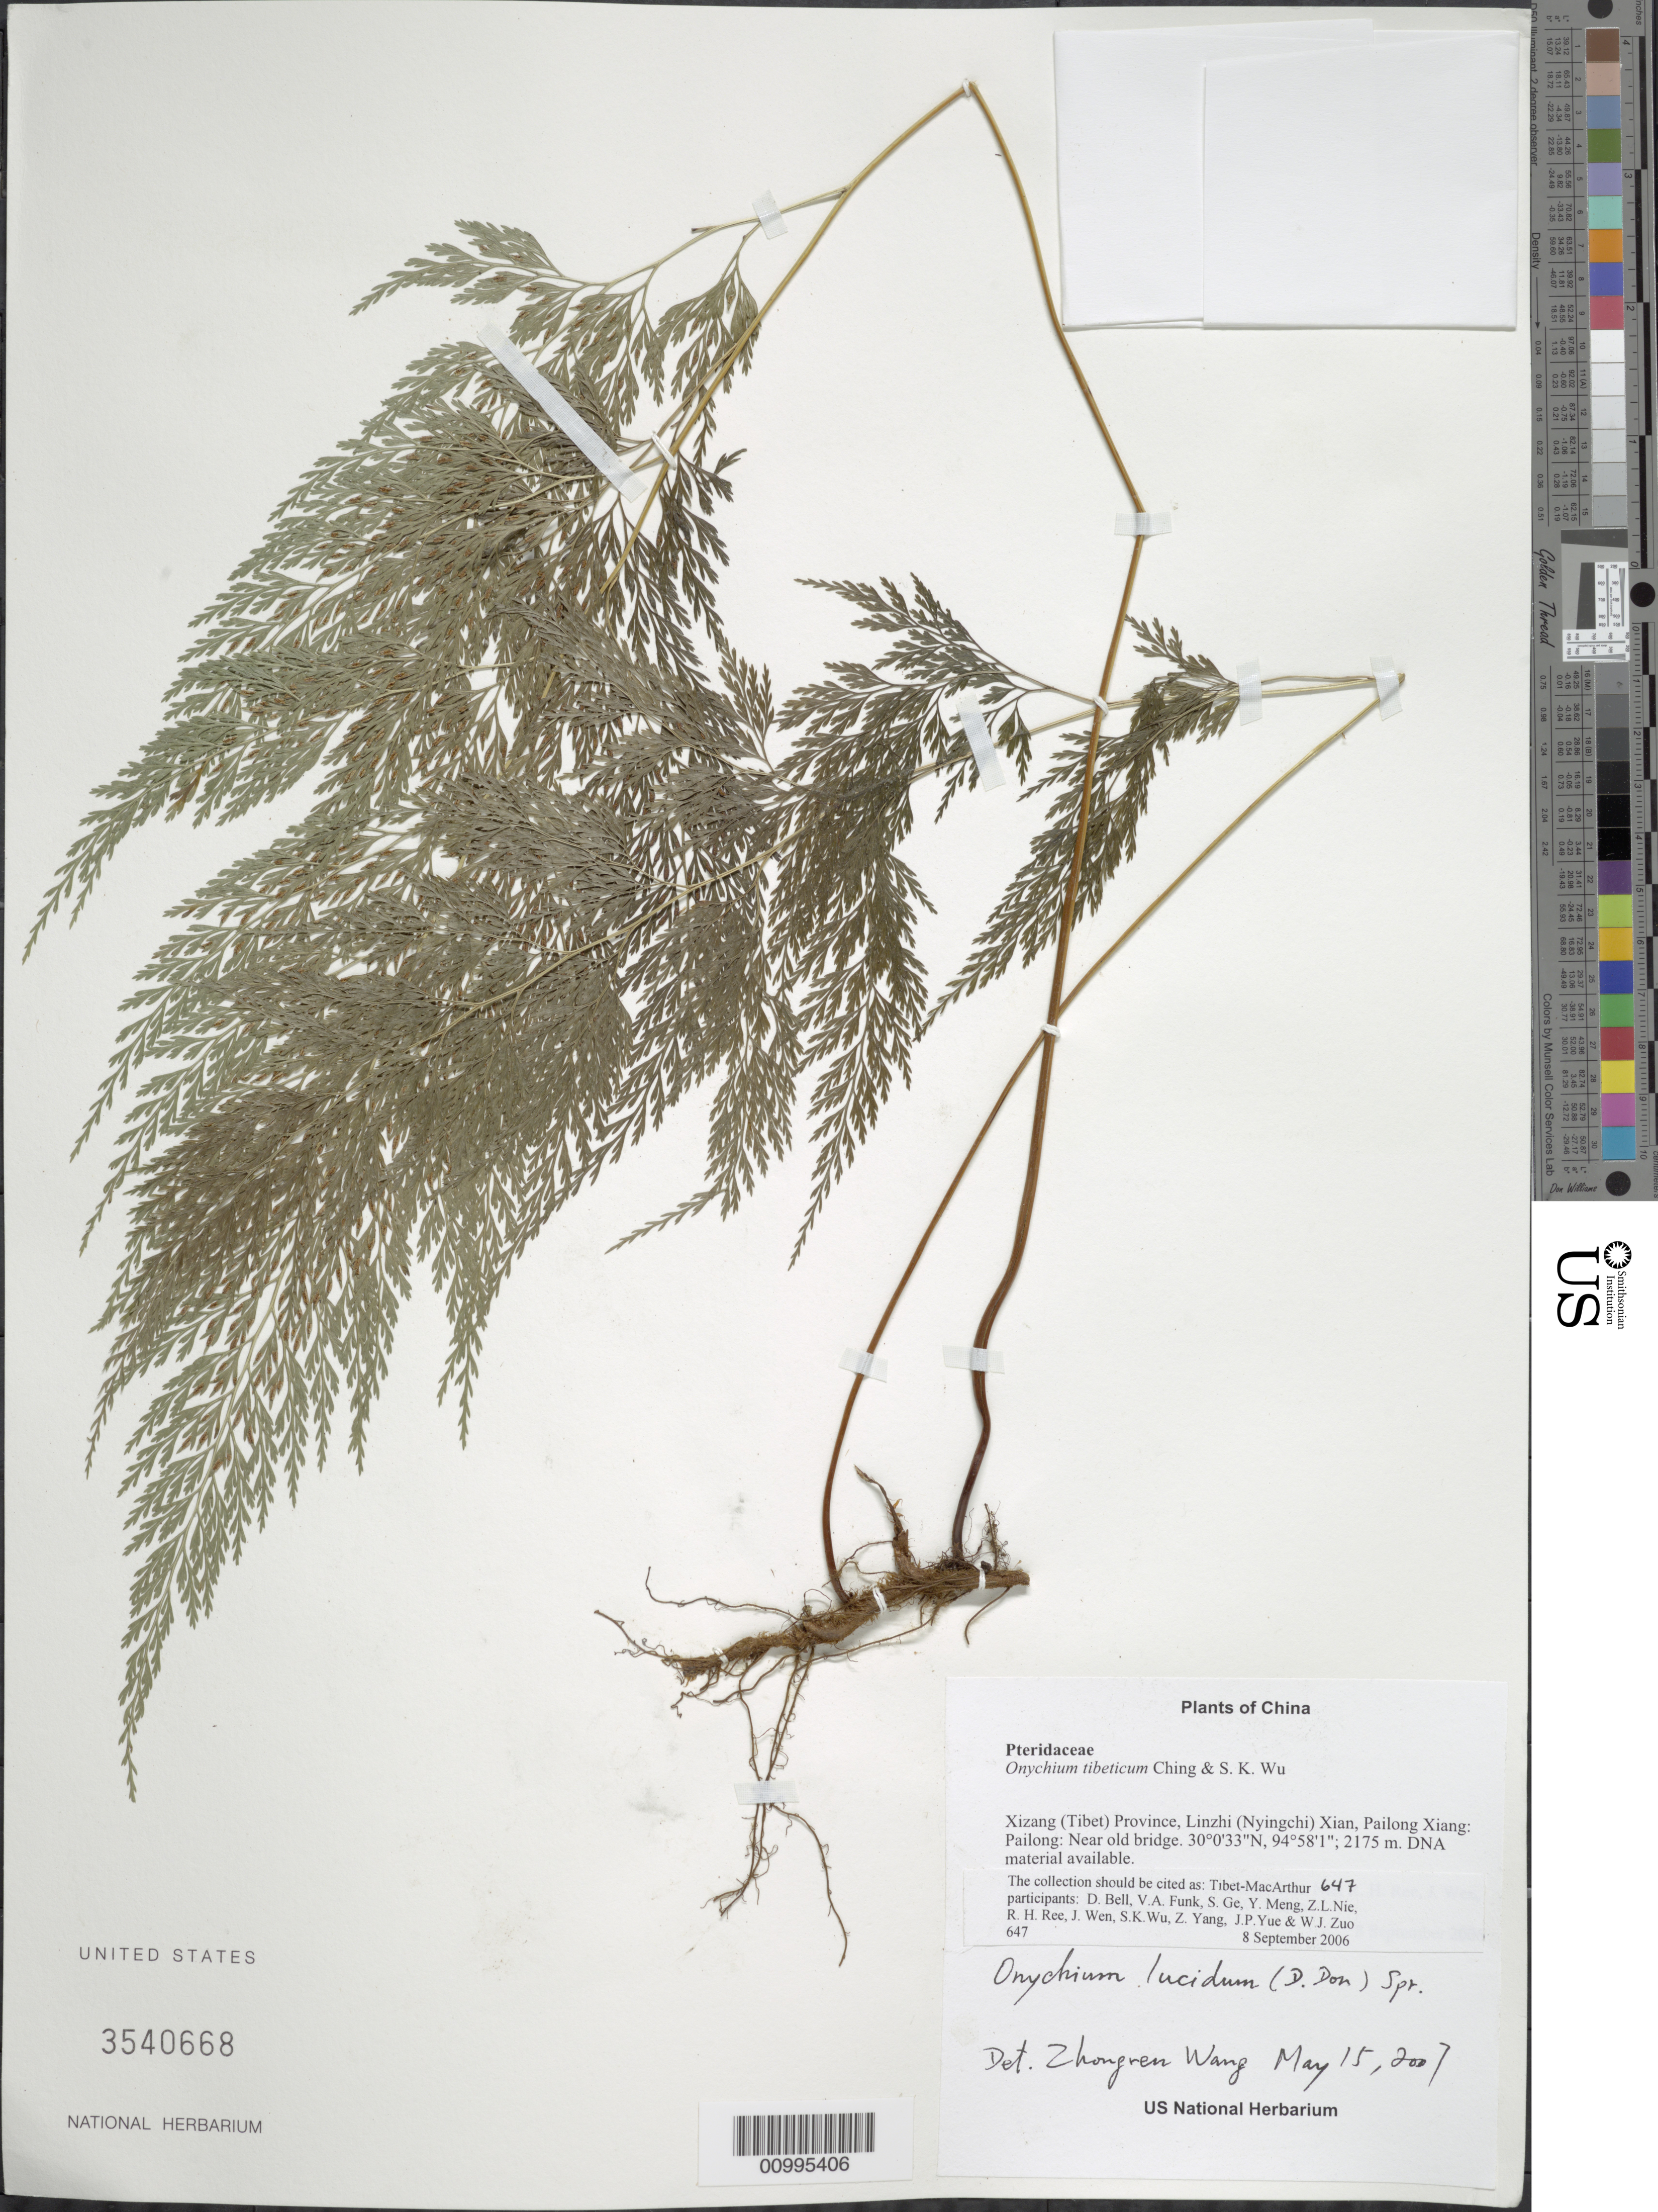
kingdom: Plantae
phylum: Tracheophyta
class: Polypodiopsida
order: Polypodiales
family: Pteridaceae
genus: Onychium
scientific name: Onychium lucidum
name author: (D. Don) Spreng.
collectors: Tibet-MacArthur, D. A. Bell, V. Funk, S. Ge, Y. Meng, Z. Nie, R. Ree, J. Wen, S. K. Wu, Z. Yang, J. Yue & W. Zuo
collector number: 647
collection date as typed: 08 Sep 2006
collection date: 2006-09-08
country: China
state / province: Xizang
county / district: Linzhi (Nyingchi) Xian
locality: Pailong Xiang: Pailong. Near old bridge.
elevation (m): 2175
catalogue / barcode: US 3540668